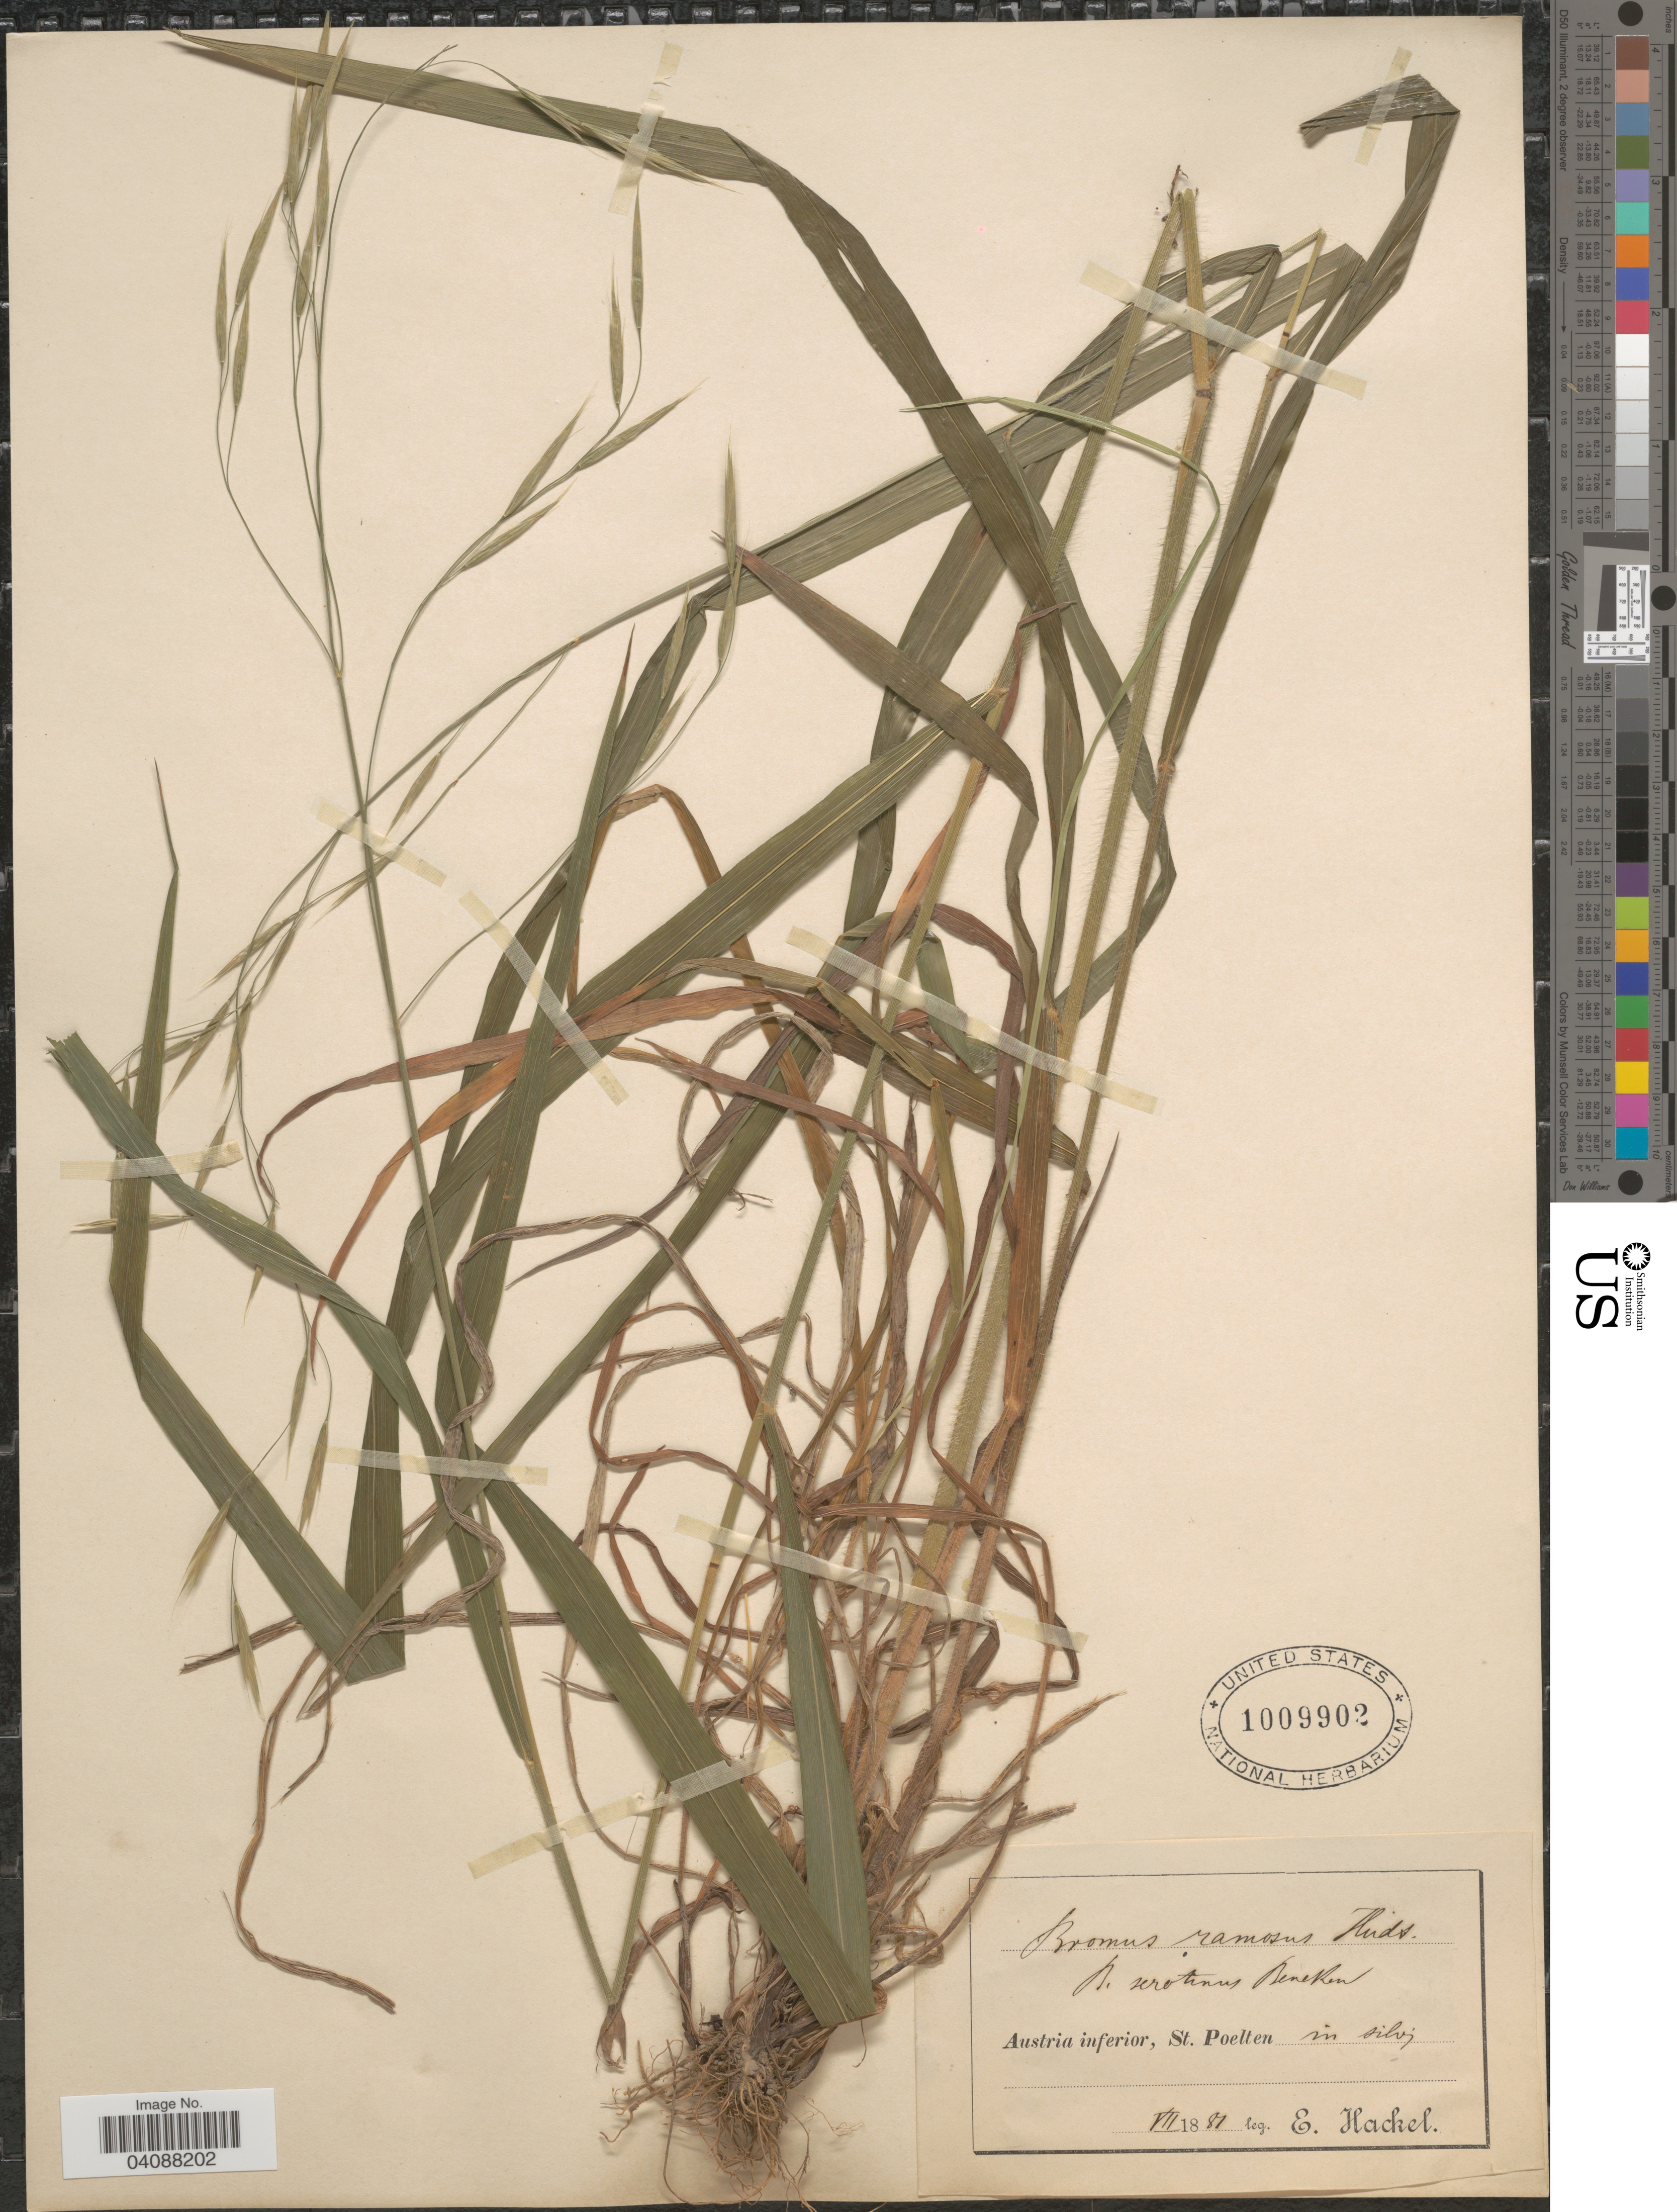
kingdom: Plantae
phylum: Tracheophyta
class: Liliopsida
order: Poales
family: Poaceae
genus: Bromus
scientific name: Bromus ramosus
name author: Huds.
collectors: E. Hackel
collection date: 1881-07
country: Austria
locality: Austria inferior, St. Poelten in silvis.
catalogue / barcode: US 1009902